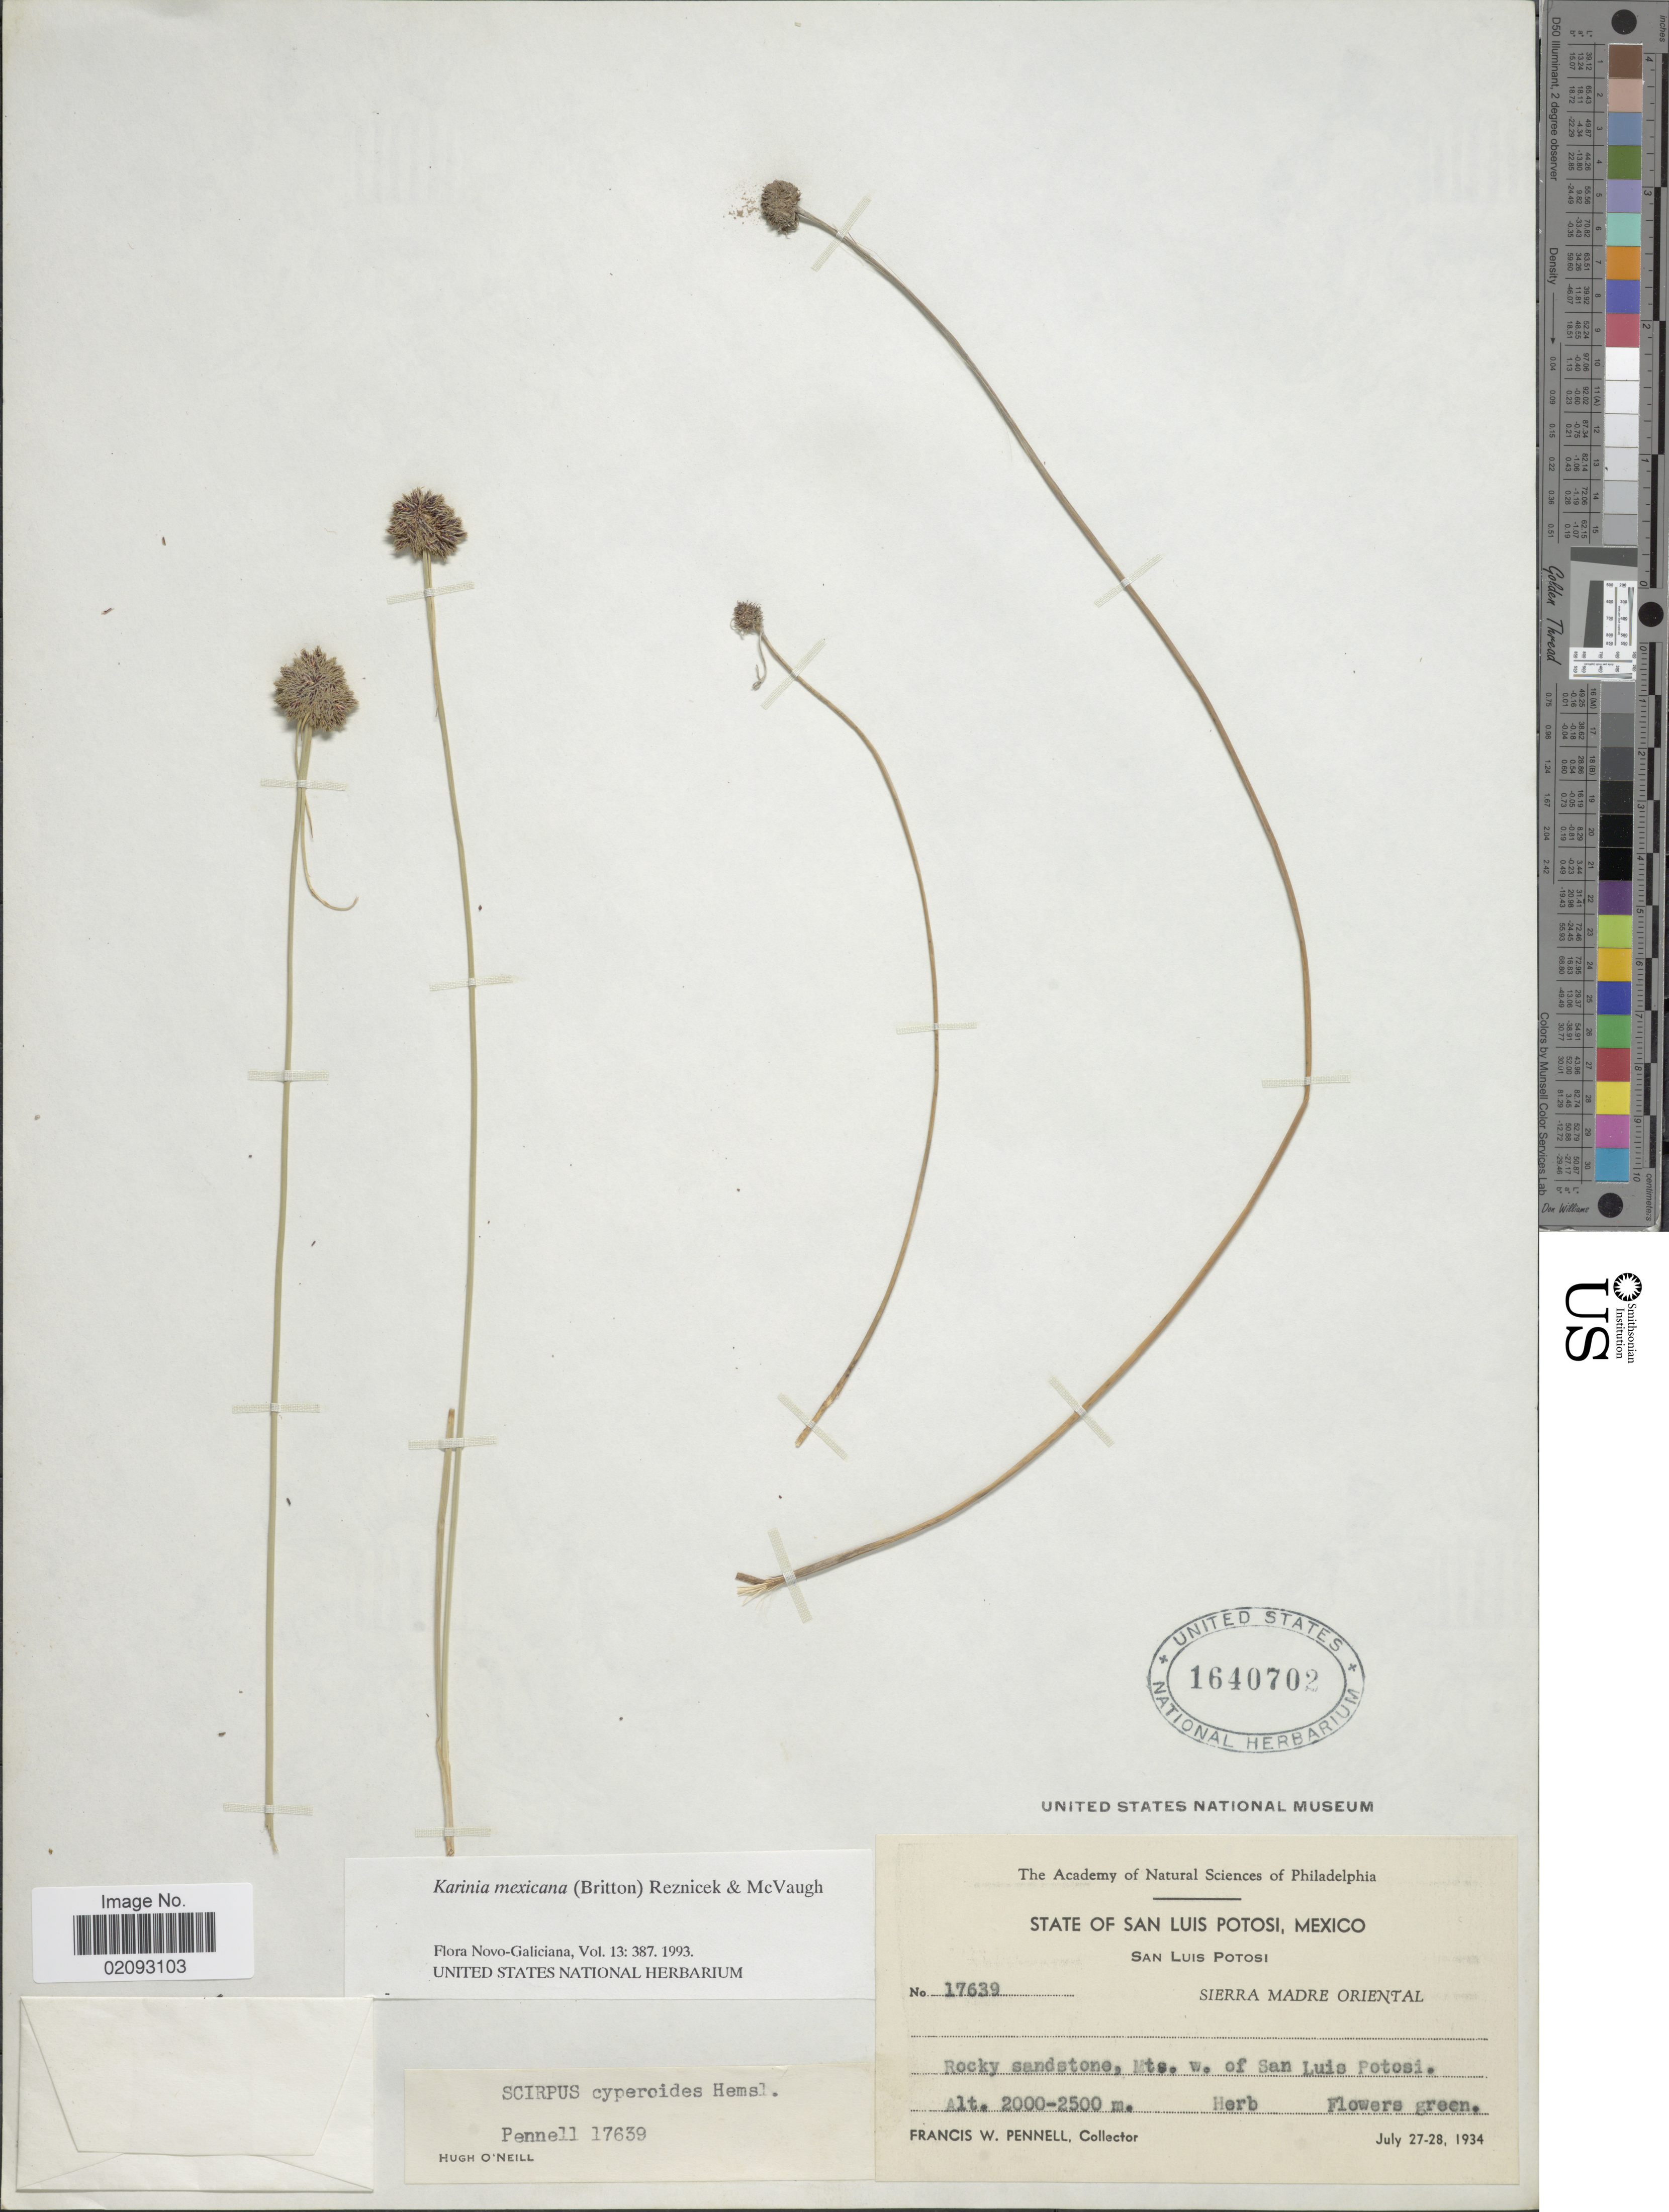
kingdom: Plantae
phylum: Tracheophyta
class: Liliopsida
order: Poales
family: Cyperaceae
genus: Scirpoides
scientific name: Scirpoides mexicana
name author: (C.B. Clarke ex Britton) Goetgh. ex C. S. Reid & J.R. Carter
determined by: Strong, Mark T., (BOT), Smithsonian Institution - National Museum of Natural History (UNITED STATES)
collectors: F. W. Pennell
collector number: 17639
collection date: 1934-07-27/1934-07-28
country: Mexico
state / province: San Luis Potosí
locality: San Luis Potosi, Sierra Madre Oriental, Rocky sandstone, Mts. w of San Luis Potosi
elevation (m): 2000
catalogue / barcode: US 1640702